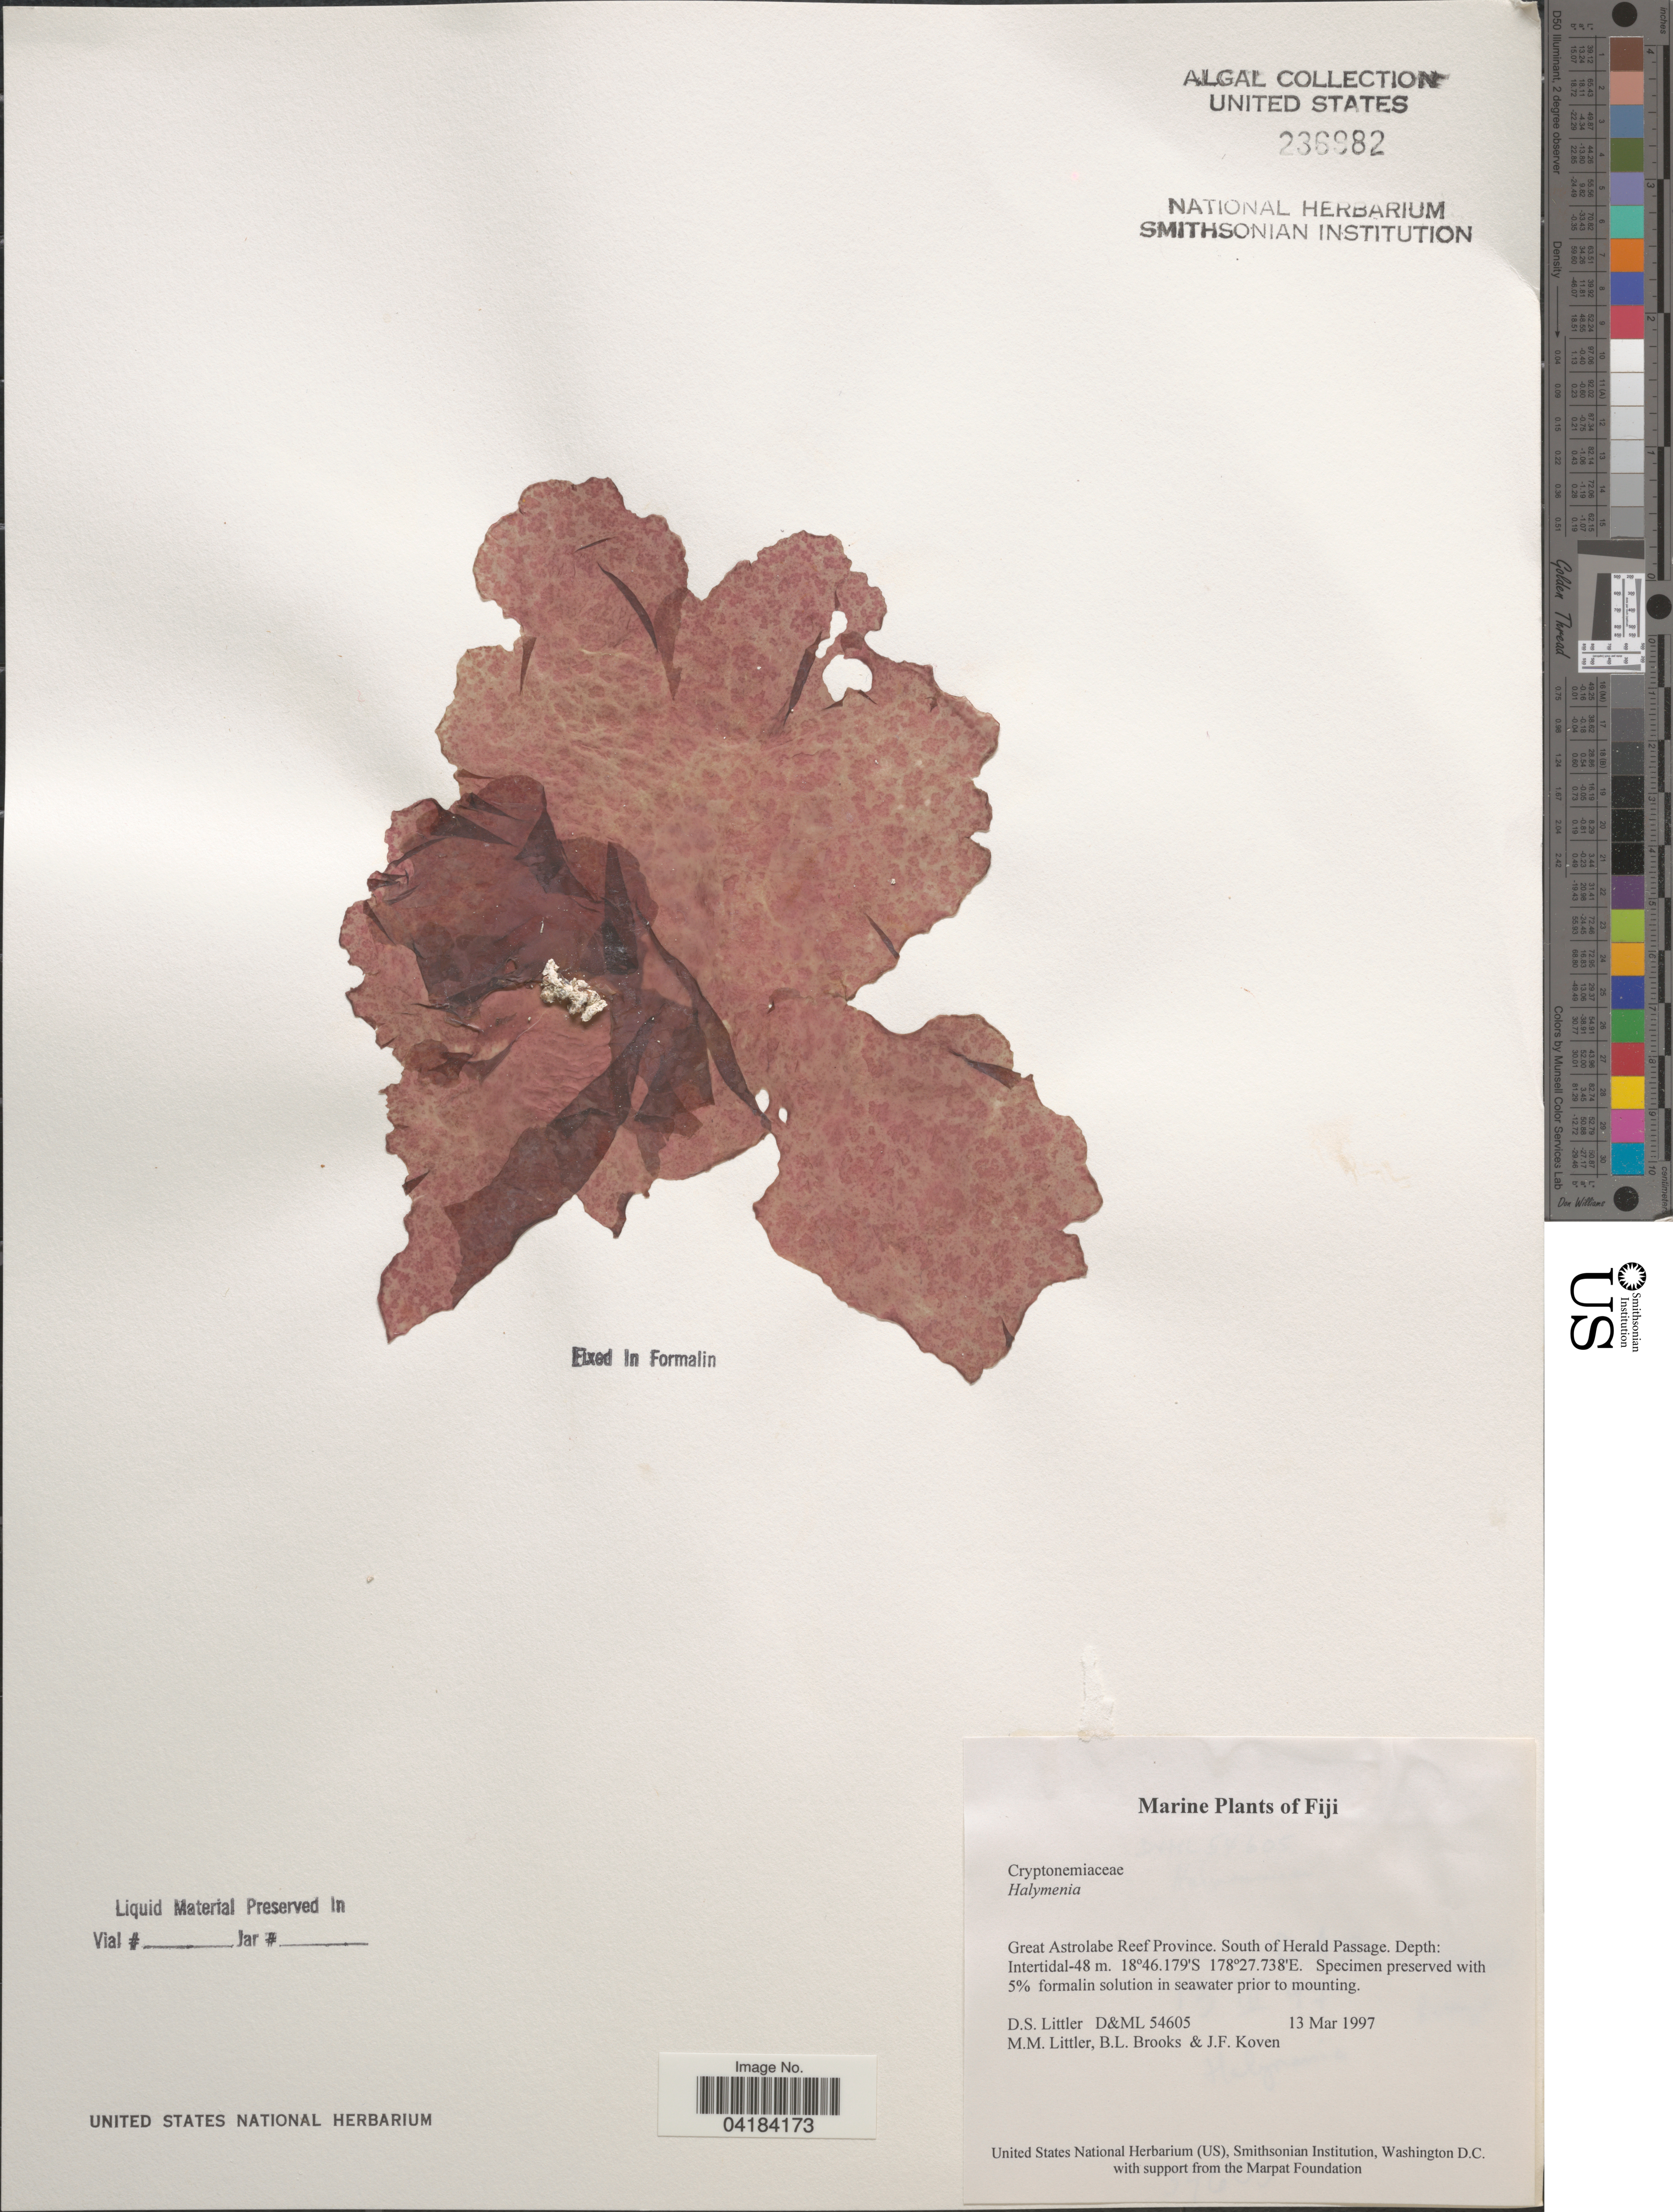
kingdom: Plantae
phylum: Rhodophyta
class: Florideophyceae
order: Halymeniales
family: Halymeniaceae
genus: Halymenia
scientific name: Halymenia sp.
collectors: D. S. Littler, B. Brooks & J. Koven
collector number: D&ML54605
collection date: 1997-03-13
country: Fiji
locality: Great Astrolabe Reef Province. South of Herald Passage.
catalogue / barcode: US 236982